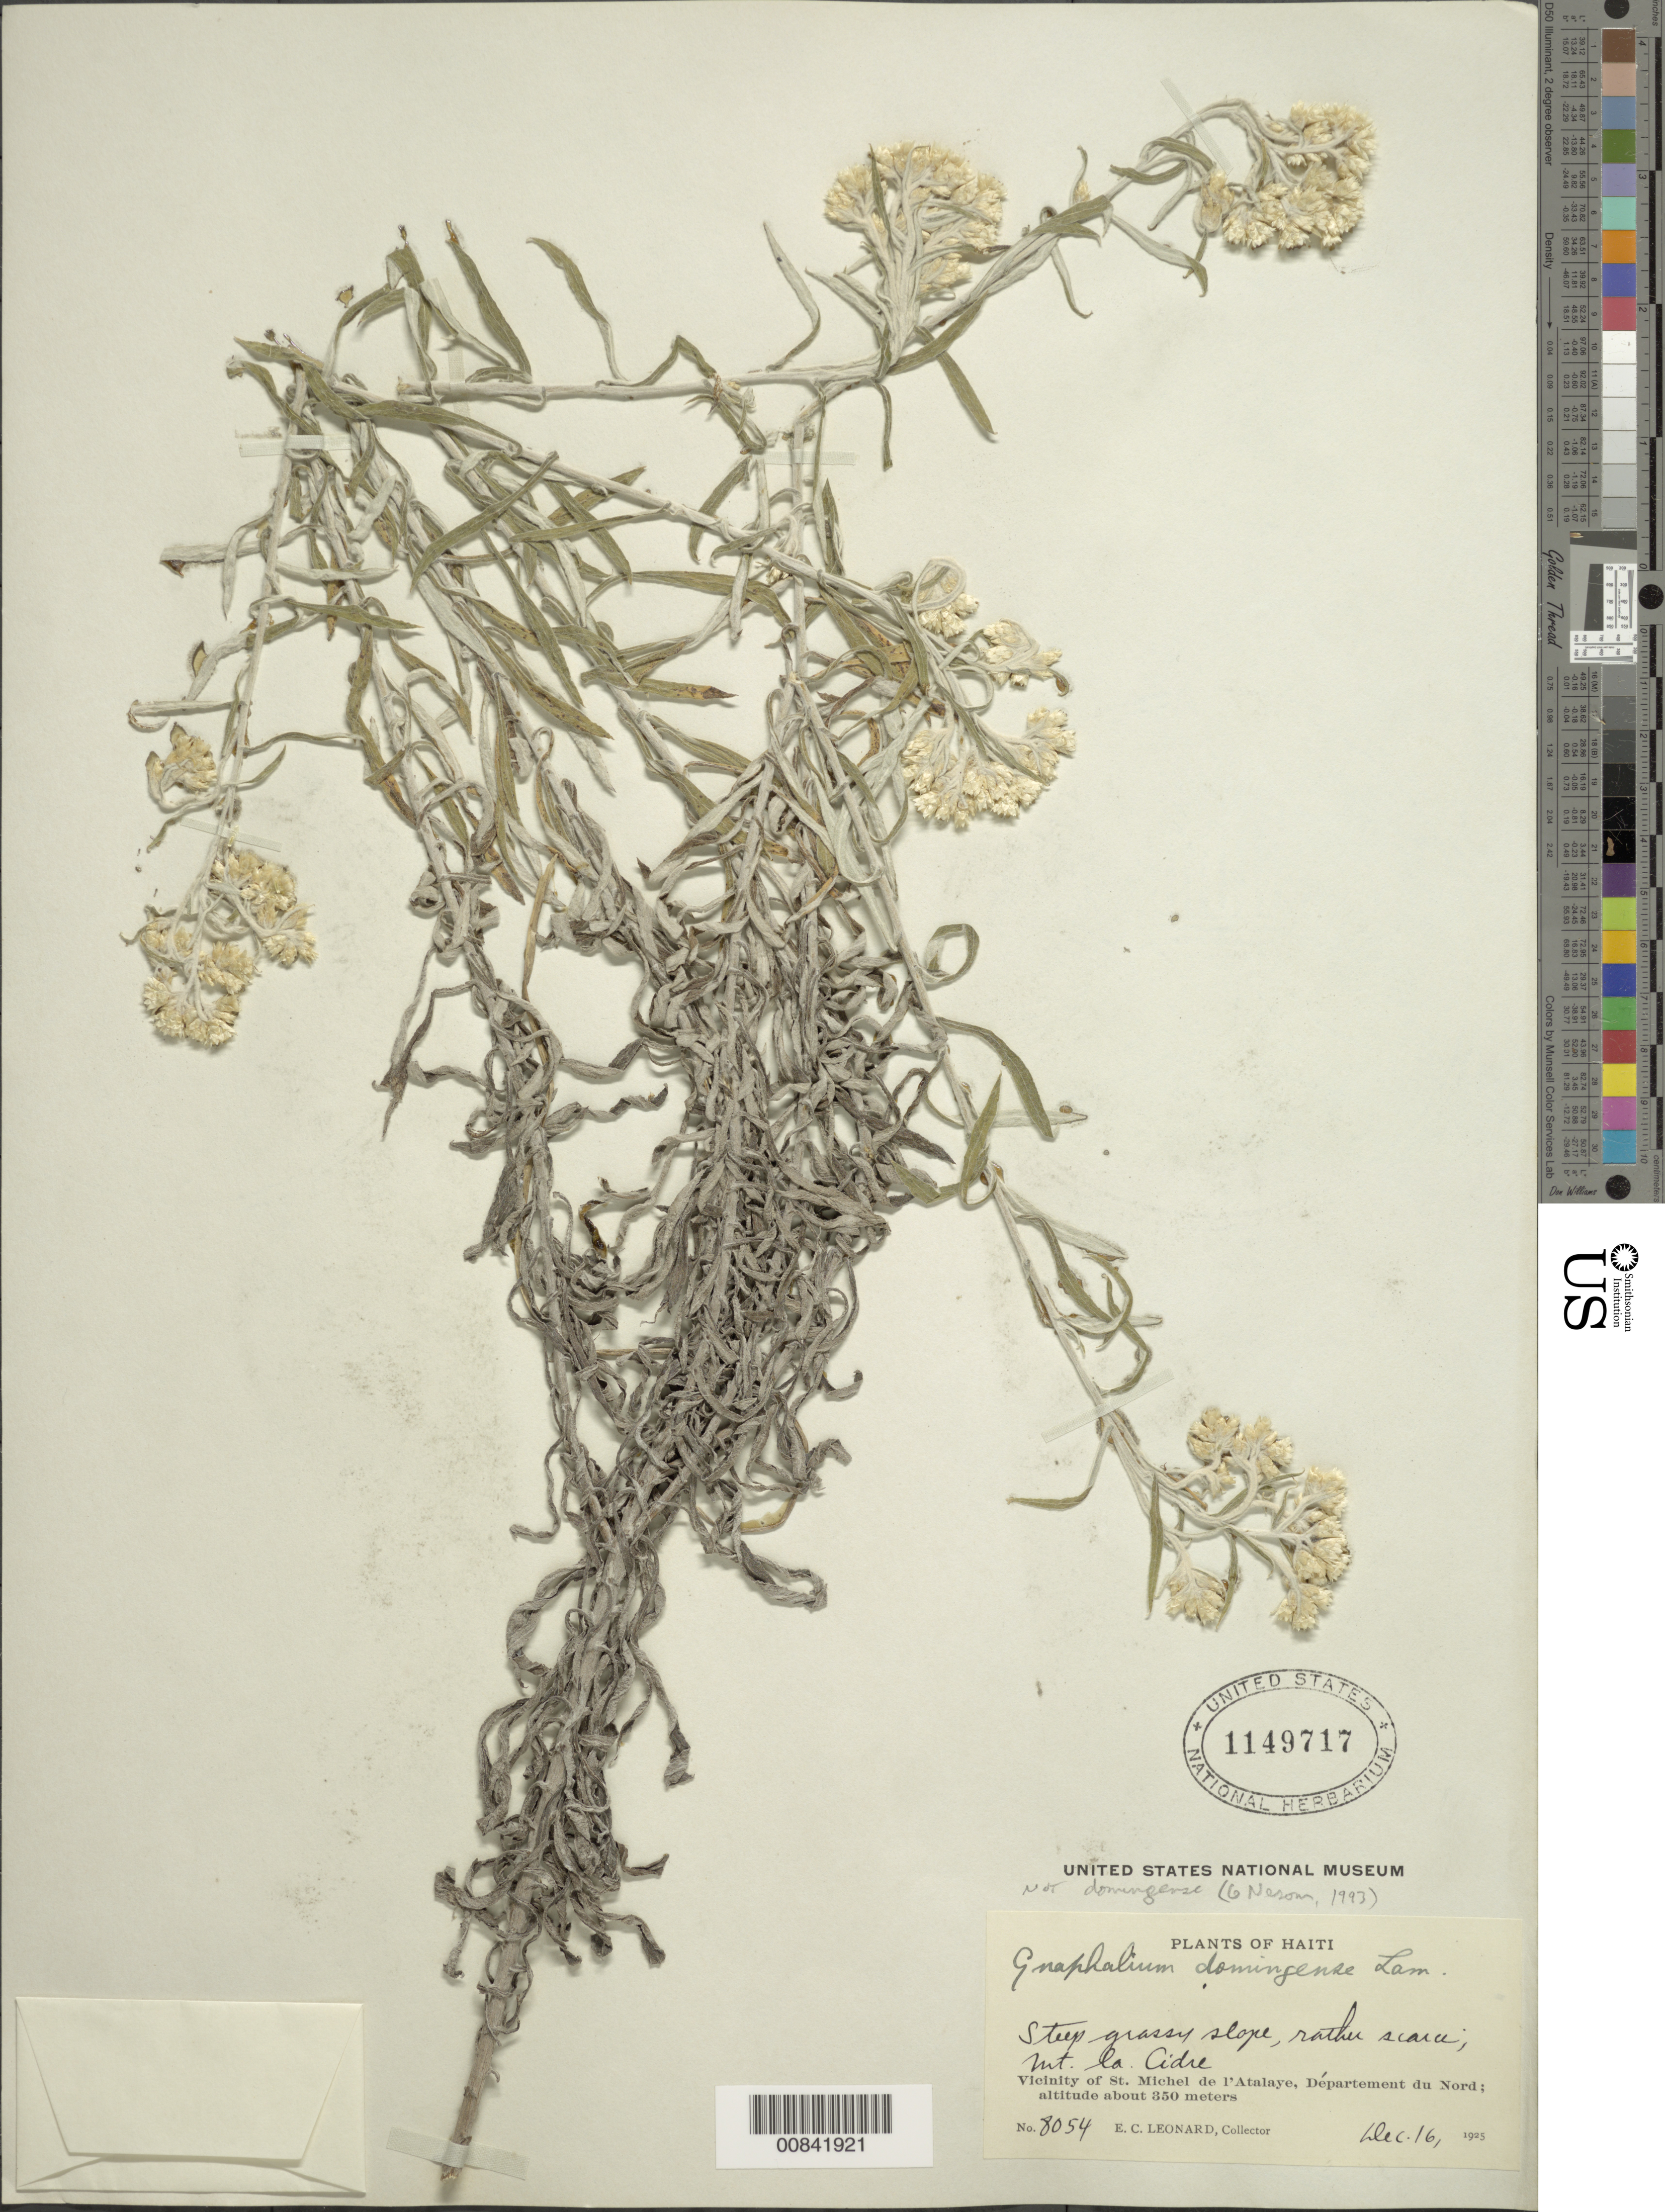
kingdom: Plantae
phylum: Tracheophyta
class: Magnoliopsida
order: Asterales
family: Asteraceae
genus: Pseudognaphalium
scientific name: Pseudognaphalium domingense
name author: (Lam.) Anderb.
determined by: Nesom, Guy L.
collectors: E. C. Leonard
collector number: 8054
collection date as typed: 16 Dec 1925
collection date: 1925-12-16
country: Haiti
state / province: Artibonite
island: Hispaniola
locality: Vicinity of St. Michel de l'Atalaye, Mt. la Cidre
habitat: Steep grassy slope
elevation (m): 350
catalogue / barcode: US 1149717